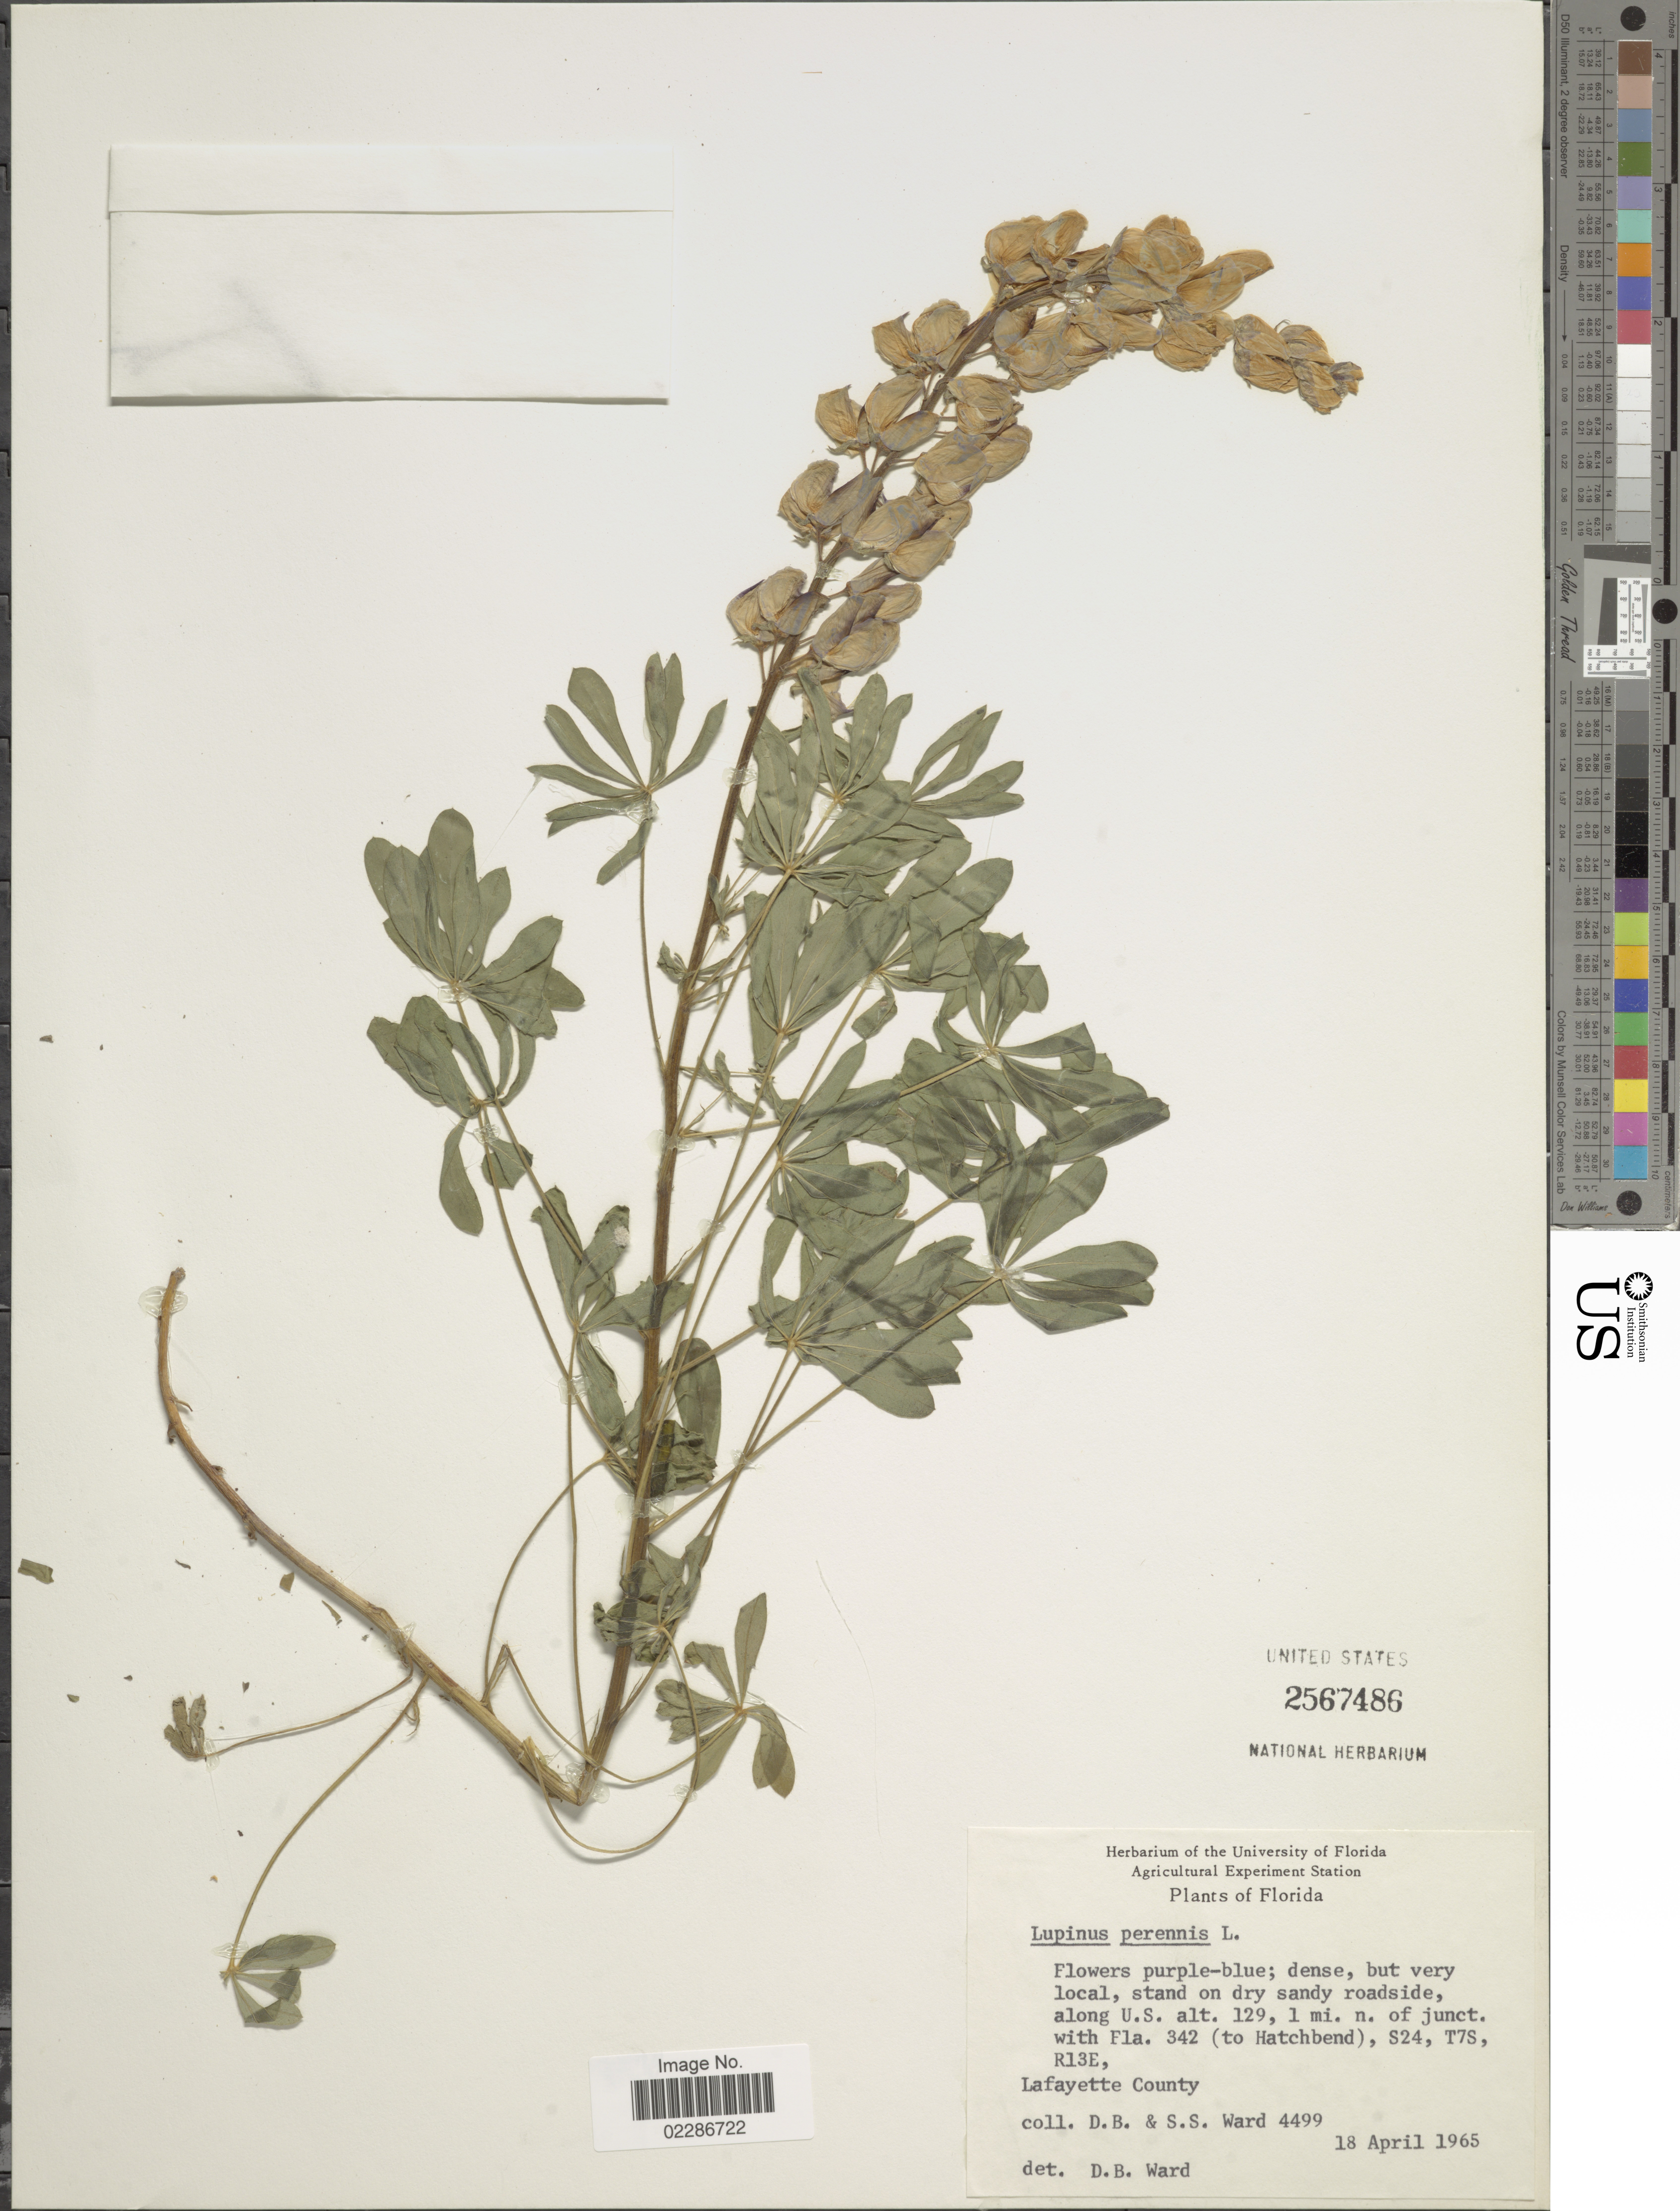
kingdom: Plantae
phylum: Tracheophyta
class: Magnoliopsida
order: Fabales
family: Fabaceae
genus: Lupinus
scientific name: Lupinus perennis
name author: L.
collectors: D. B. Ward & S. S. Ward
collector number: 4499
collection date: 1965-04-18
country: United States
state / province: Florida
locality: Stand on dry sandy roadside, along U.S. 1 mi n of junct. with Fla 342 (to Hatchbend), S24, T7S, R13E, Lafayette County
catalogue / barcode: US 2567486